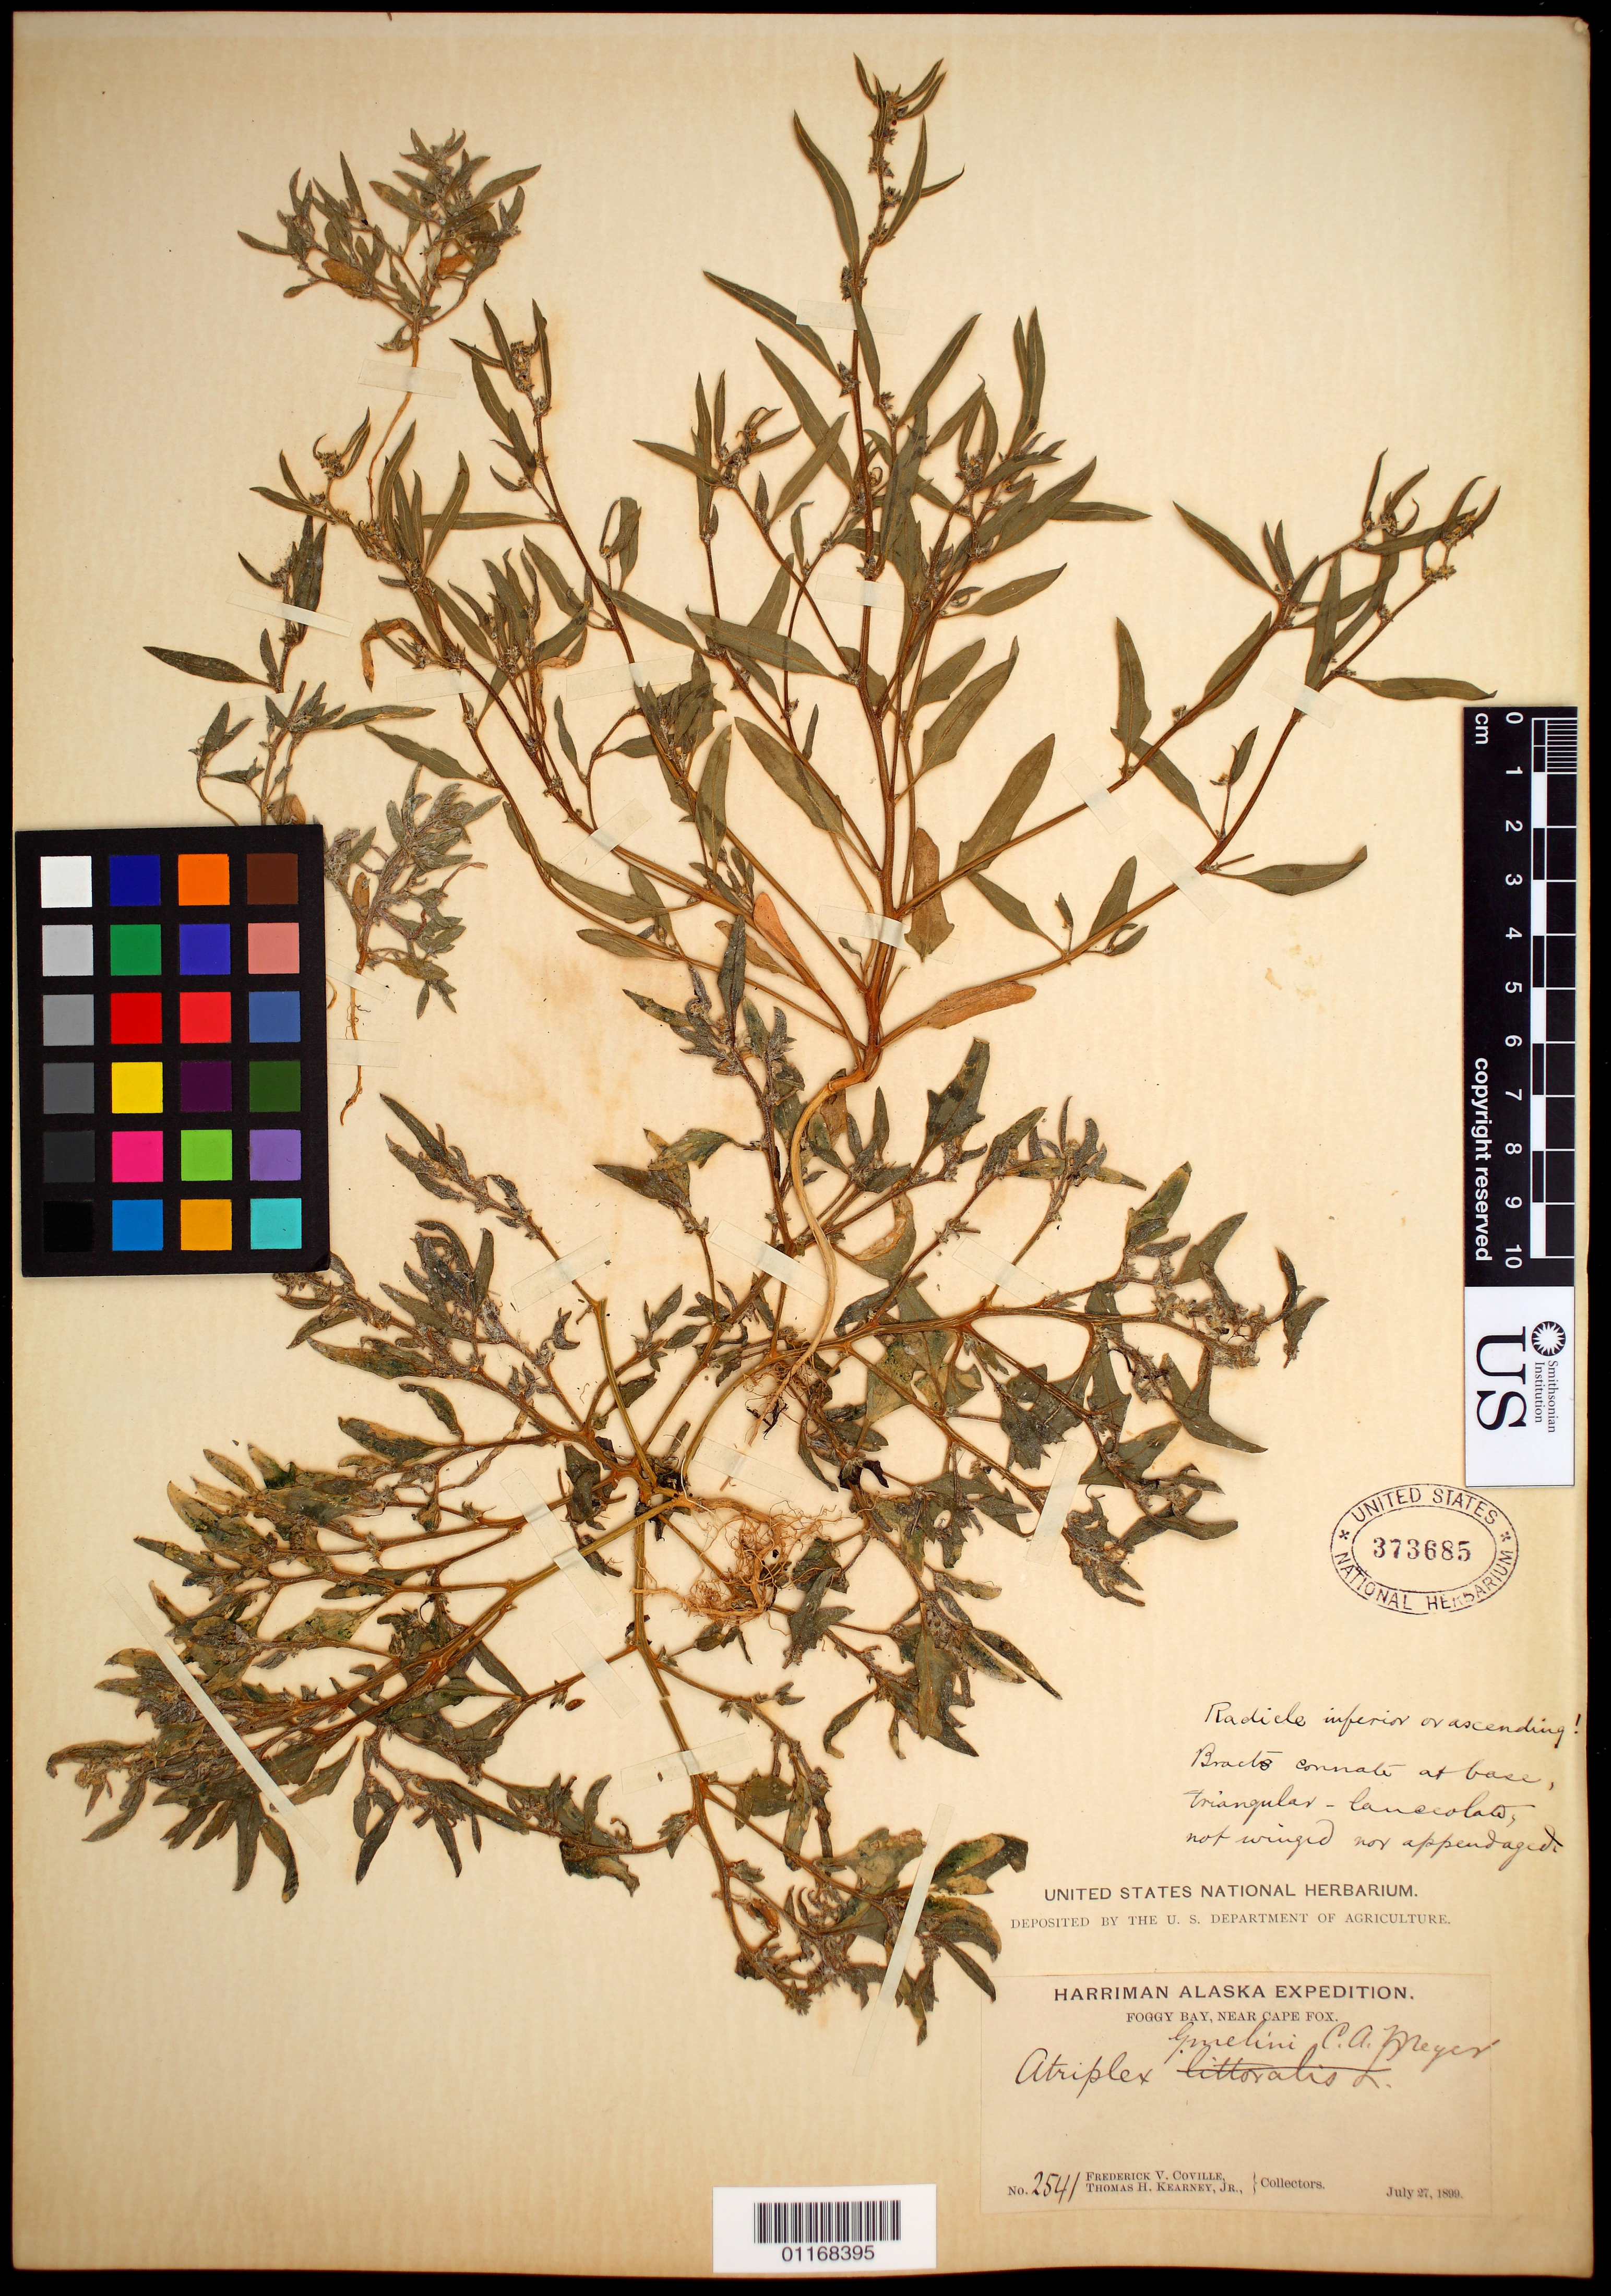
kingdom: Plantae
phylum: Tracheophyta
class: Magnoliopsida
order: Caryophyllales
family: Amaranthaceae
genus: Atriplex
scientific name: Atriplex gmelinii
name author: C.A. Mey. ex Bong.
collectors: F. V. Coville & T. H. Kearney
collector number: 2541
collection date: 1899-07-27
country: United States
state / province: Alaska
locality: Foggy Bay, near Cape Fox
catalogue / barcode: US 373685